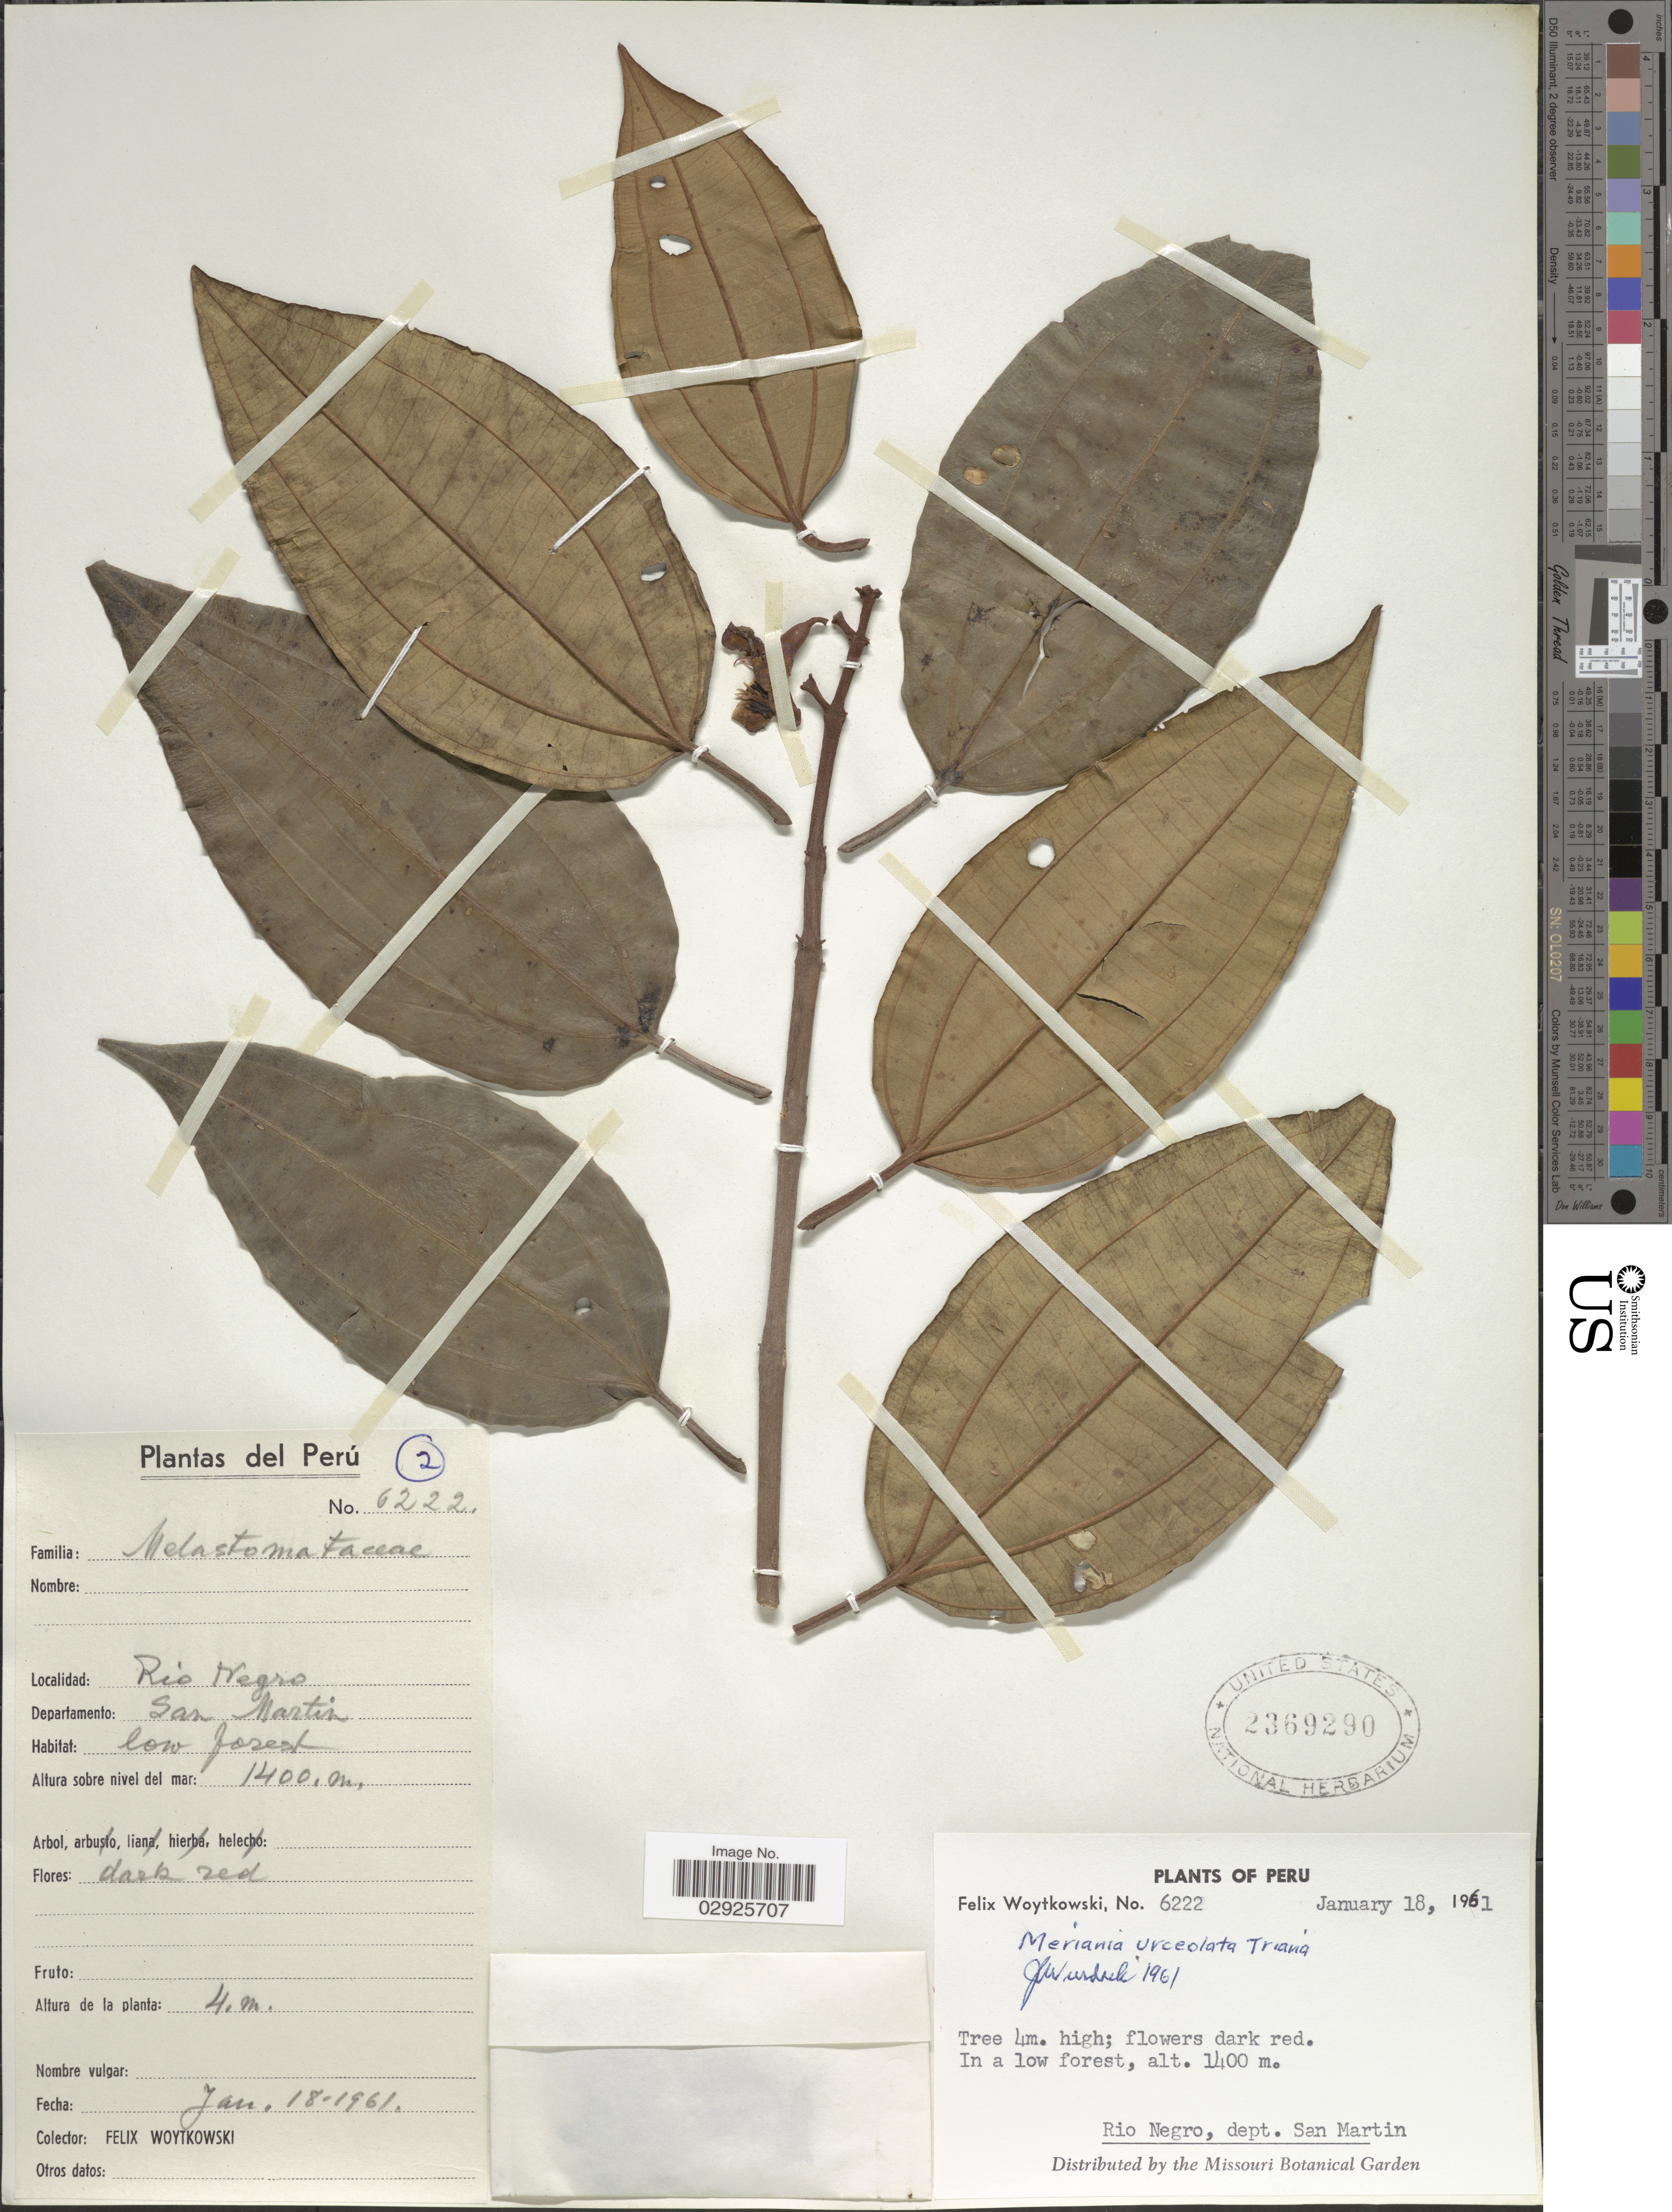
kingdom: Plantae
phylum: Tracheophyta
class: Magnoliopsida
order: Myrtales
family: Melastomataceae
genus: Meriania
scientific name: Meriania urceolata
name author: Triana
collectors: F. Woytkowski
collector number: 6222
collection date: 1961-01-18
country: Peru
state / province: San Martín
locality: Rio Negro, dept. San Martin.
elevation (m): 1400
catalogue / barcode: US 2369290